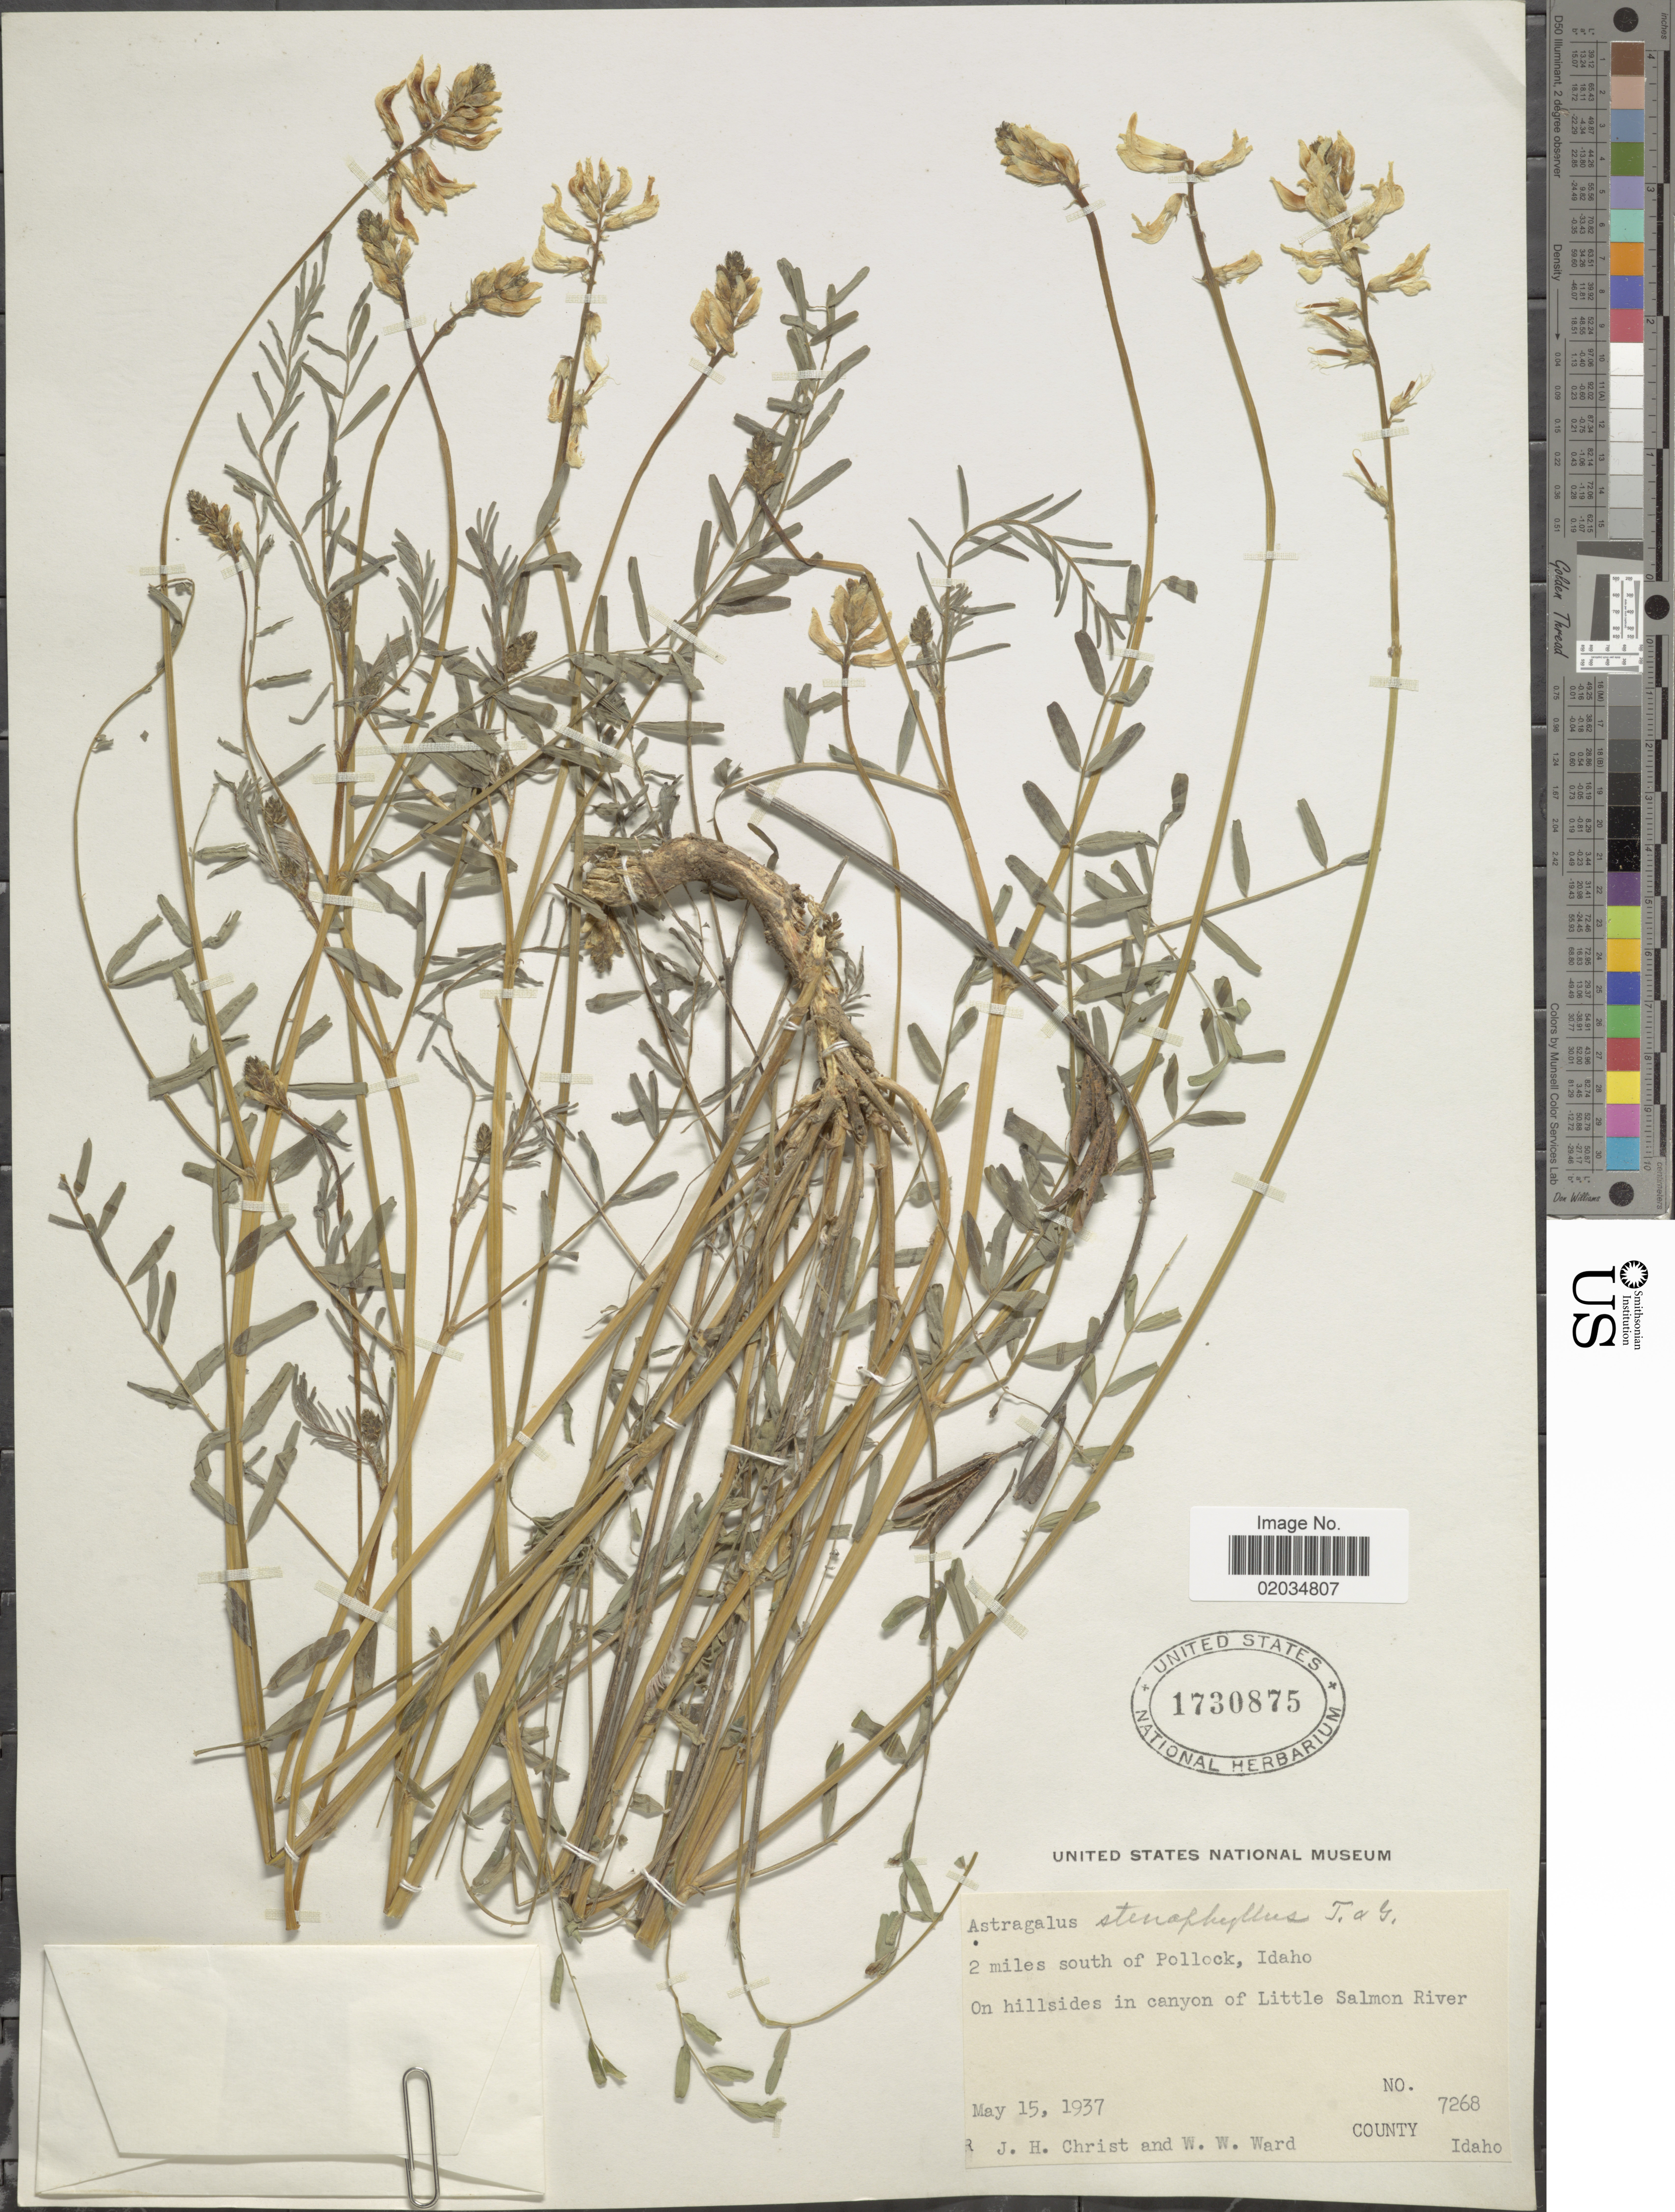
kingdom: Plantae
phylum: Tracheophyta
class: Magnoliopsida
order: Fabales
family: Fabaceae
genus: Astragalus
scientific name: Astragalus stenophyllus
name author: Torr. & A. Gray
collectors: J. H. Christ & W. Ward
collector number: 7268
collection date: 1937-05-15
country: United States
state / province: Idaho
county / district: Idaho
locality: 2 miles S of Pollock.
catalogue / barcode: US 1730875